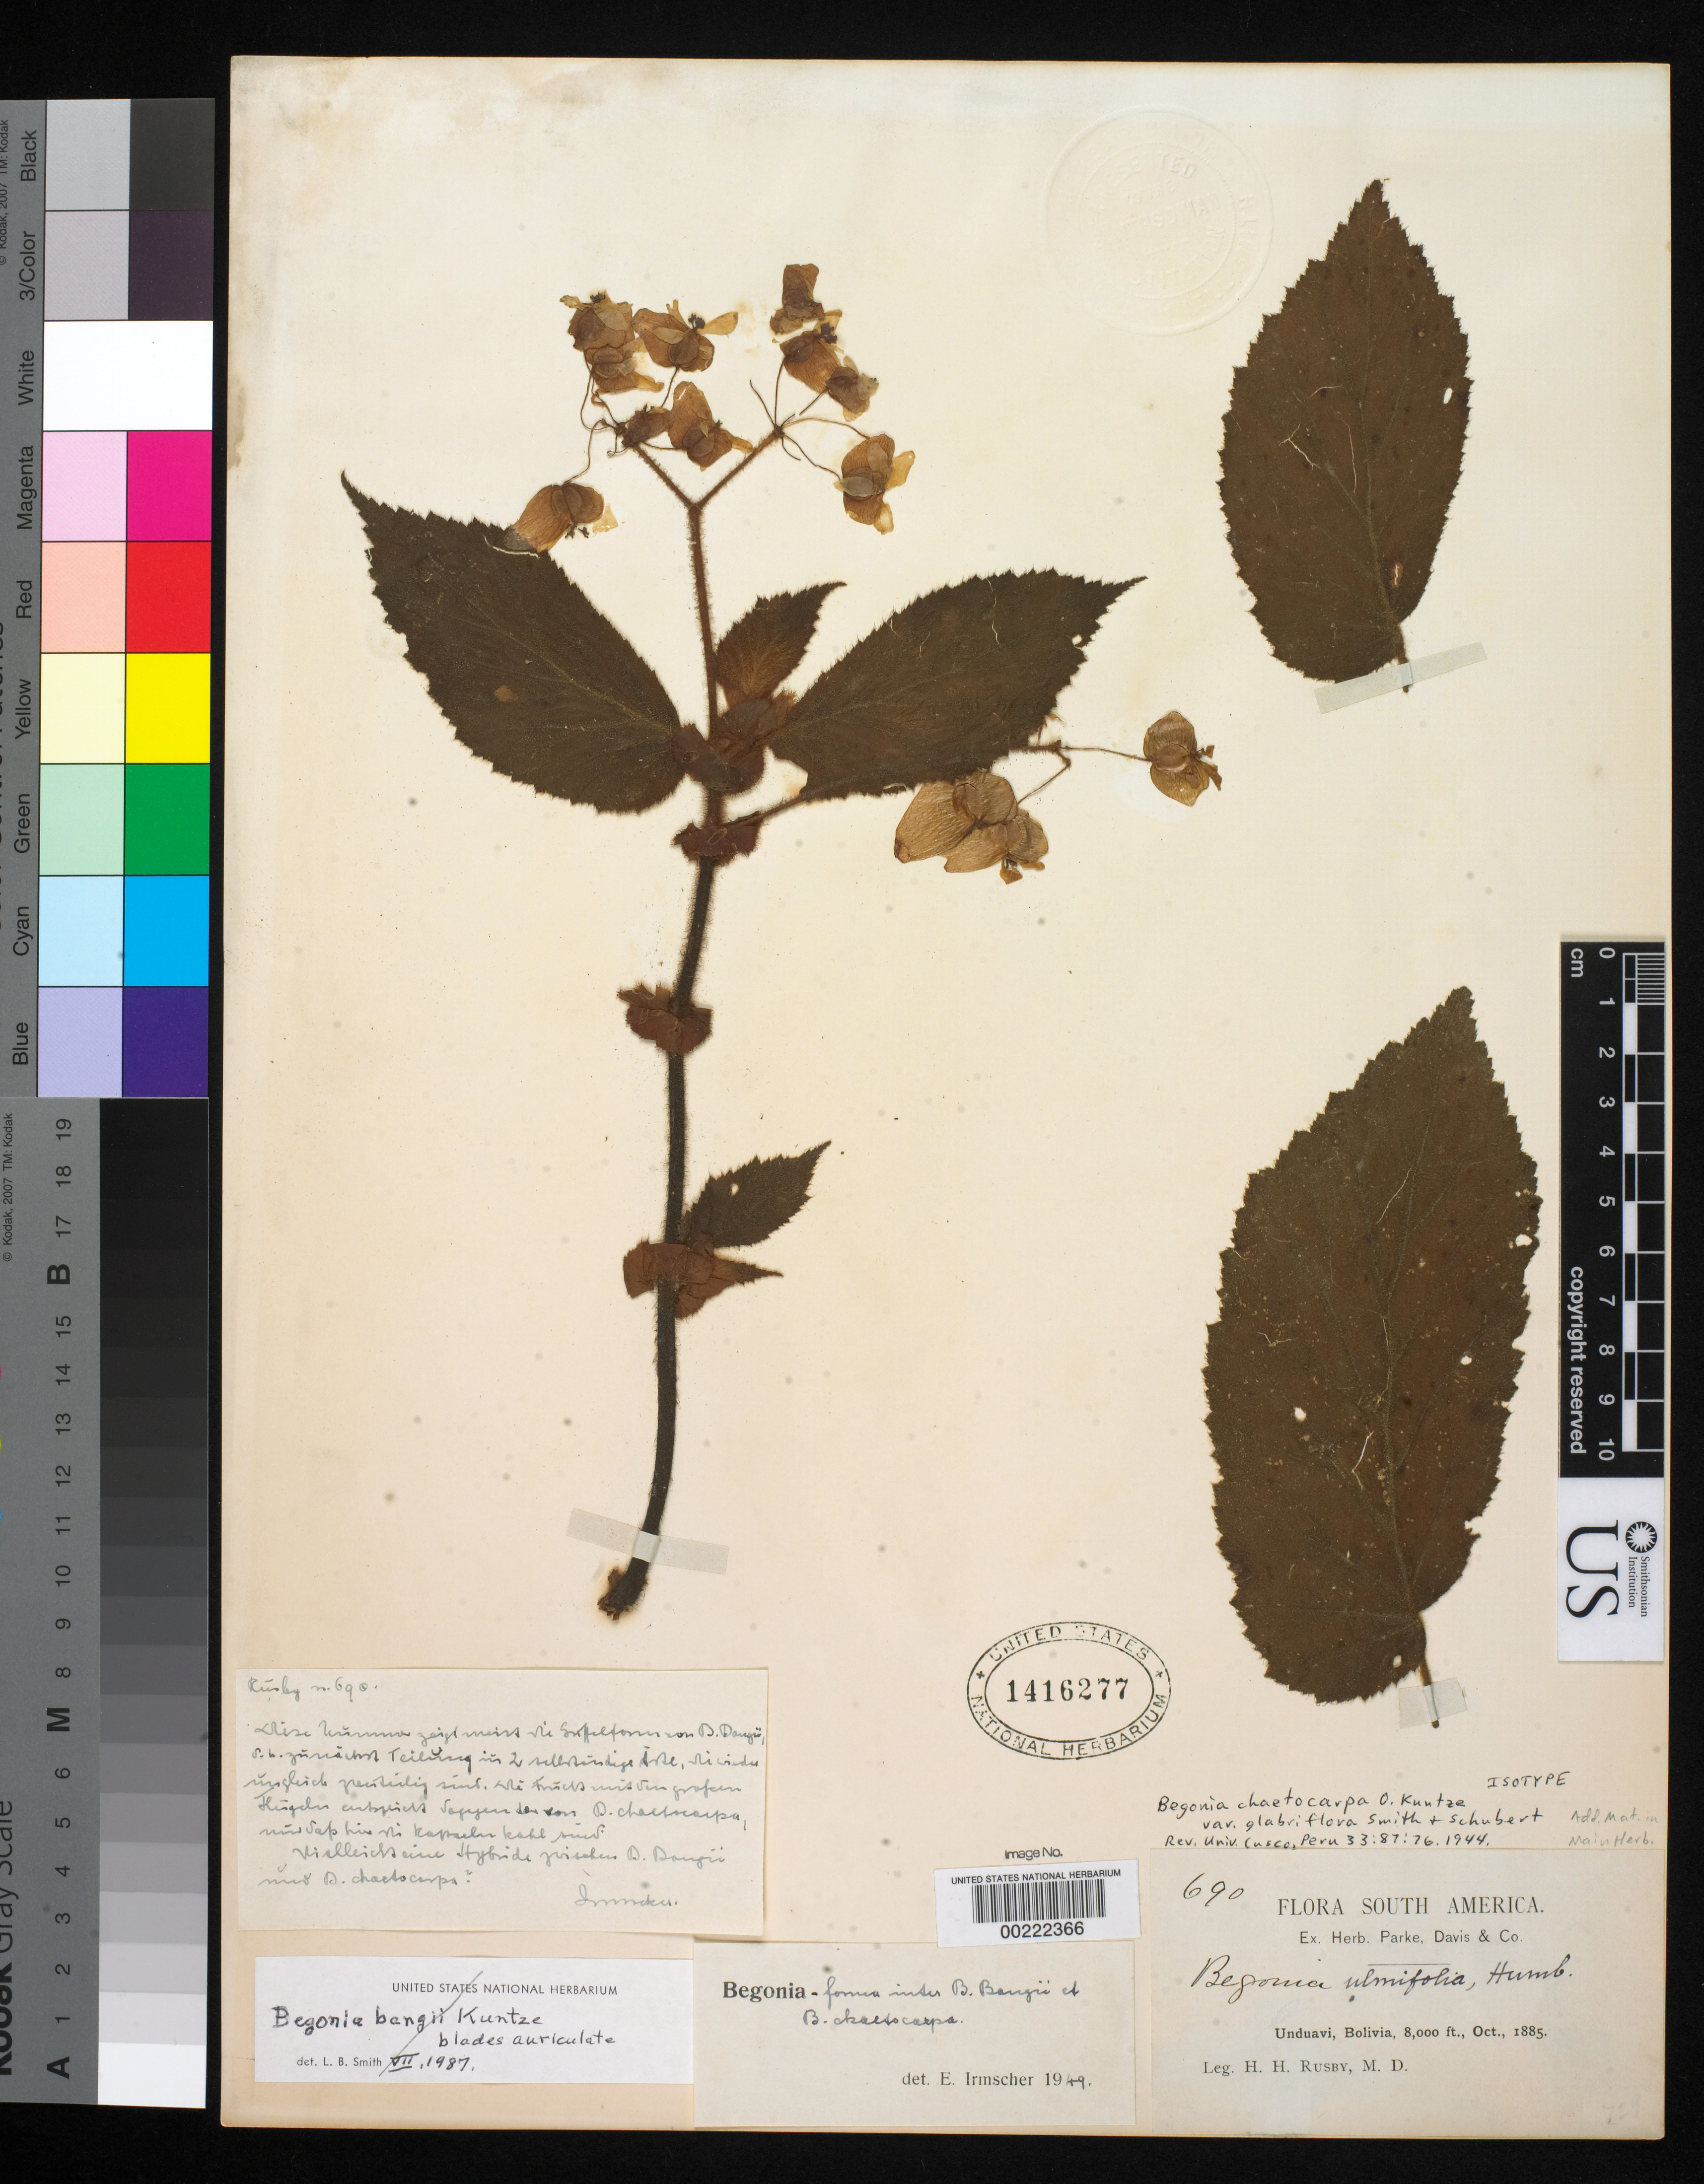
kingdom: Plantae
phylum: Tracheophyta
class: Magnoliopsida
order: Cucurbitales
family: Begoniaceae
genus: Begonia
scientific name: Begonia chaetocarpa var. glabriflora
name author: L.B. Sm. & B.G. Schub.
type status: Type Number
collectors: H. H. Rusby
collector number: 690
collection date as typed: Oct., 1885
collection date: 1885-10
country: Bolivia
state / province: La Paz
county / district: Nor Yungas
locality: Unduavi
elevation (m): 2438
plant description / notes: Annotated [S.F. Smith script, undated] as "isotype" of Begonia chaetocarpa var. glabriflora L.B. Smith & Schubert; same collection number as type but not a duplicate of the holotype and not type material; type collection is from Yungas, 1800 m. (6000 ft.) according to both protologue and holotype (F).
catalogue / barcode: US 1416277